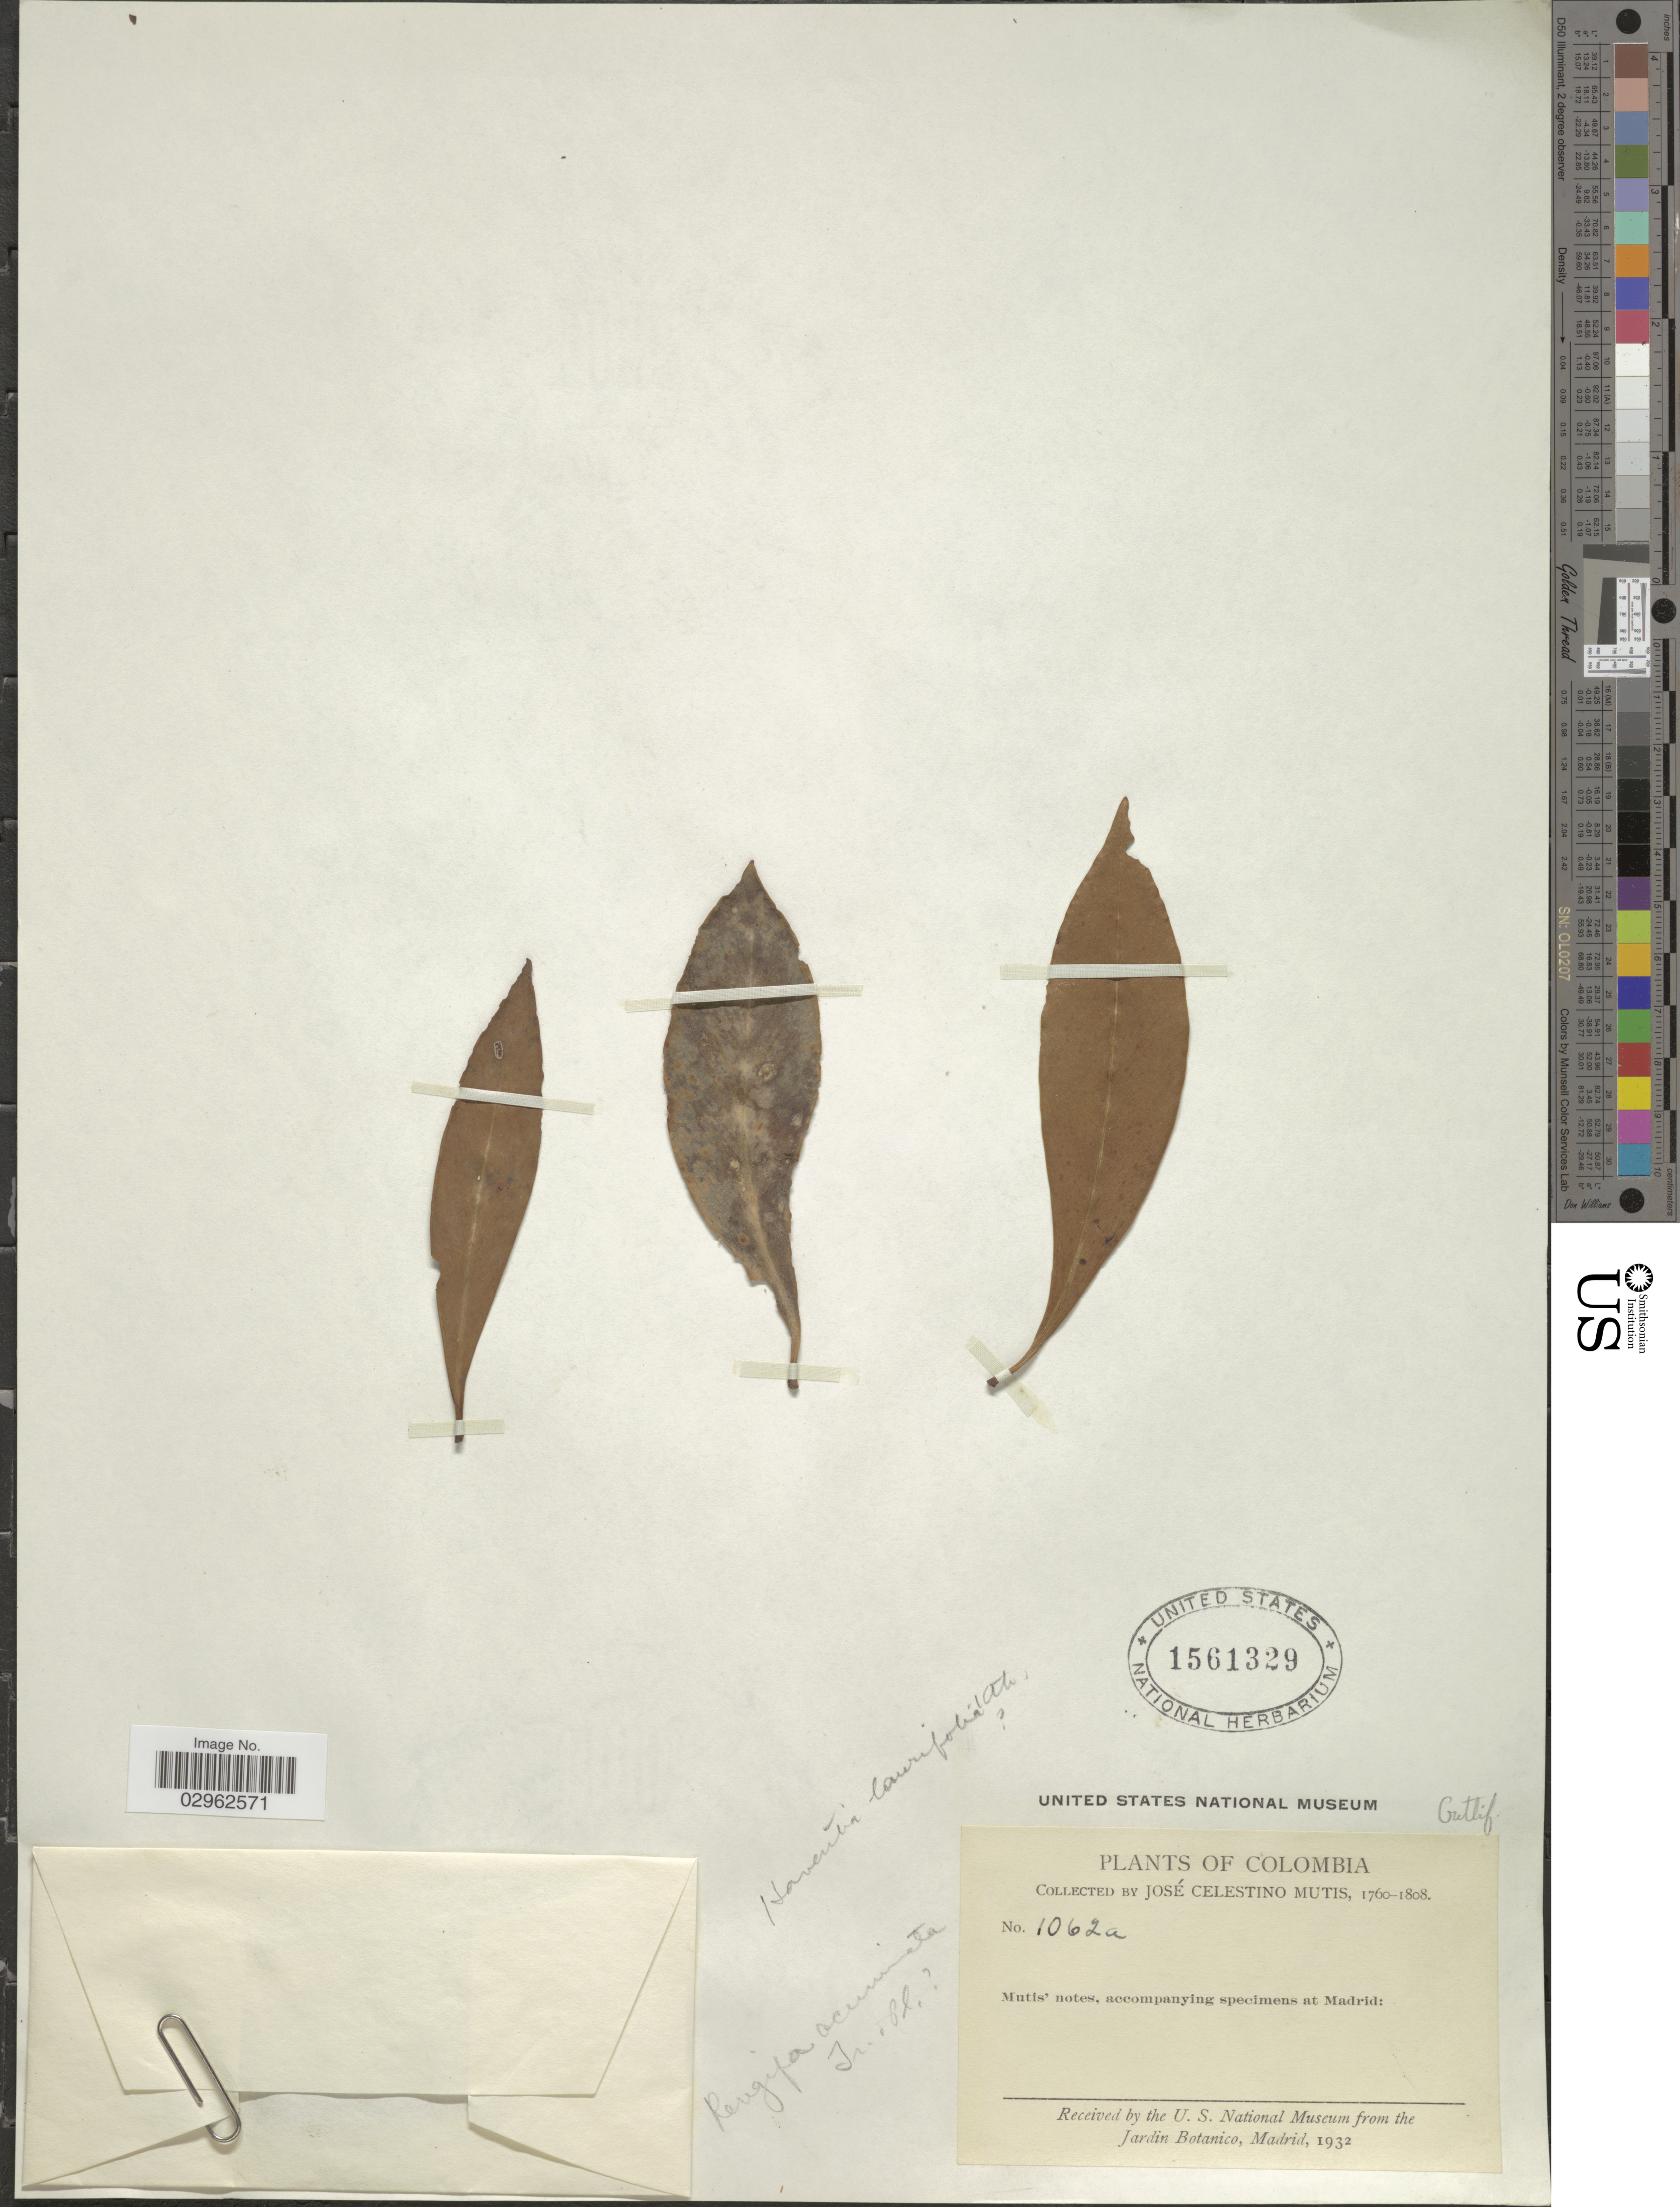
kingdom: Plantae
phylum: Tracheophyta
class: Magnoliopsida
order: Malpighiales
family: Clusiaceae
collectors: J. C. B. Mutis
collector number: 1062a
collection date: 1760/1808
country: Colombia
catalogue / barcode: US 1561329